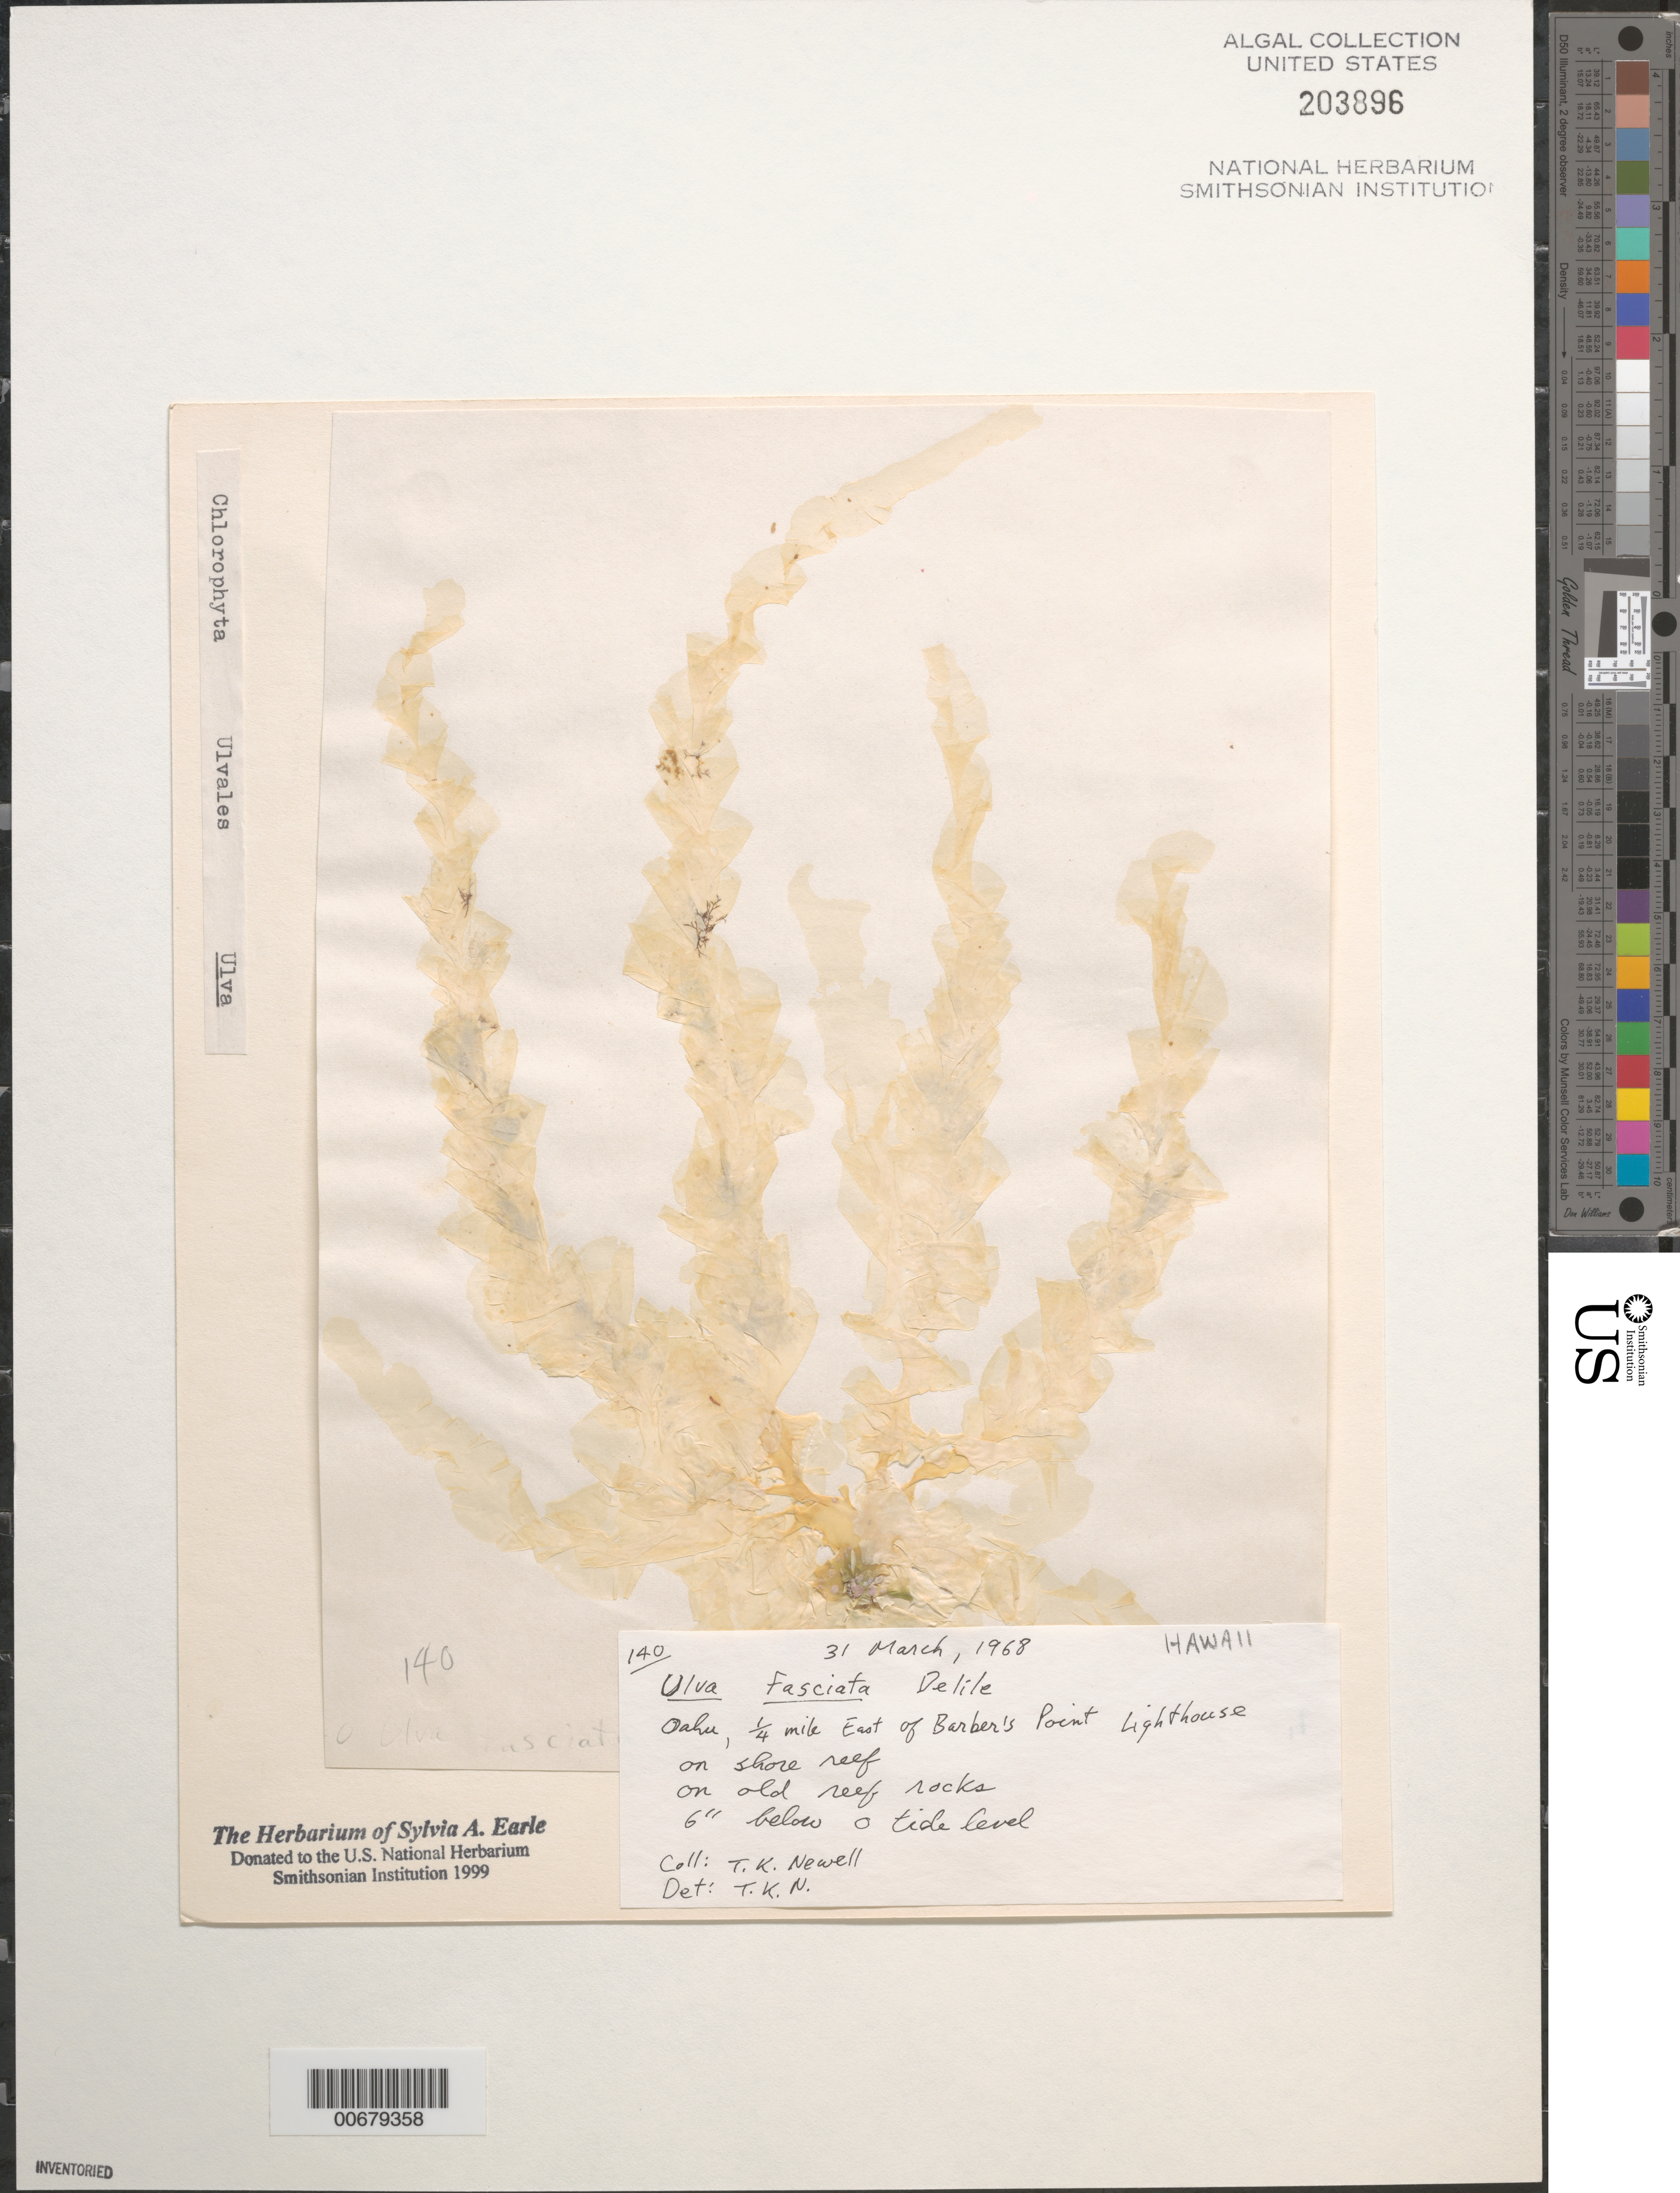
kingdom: Plantae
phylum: Chlorophyta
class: Ulvophyceae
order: Ulvales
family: Ulvaceae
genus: Ulva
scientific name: Ulva lactuca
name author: L.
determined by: Algae name updating Project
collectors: T. K. Newell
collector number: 140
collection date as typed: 31 Mar 1968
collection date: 1968-03-31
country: United States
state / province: Hawaii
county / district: Honolulu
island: Oahu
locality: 1/4th mile east of Barbers Point [Barber's Point] Lighthouse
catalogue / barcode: US 203896